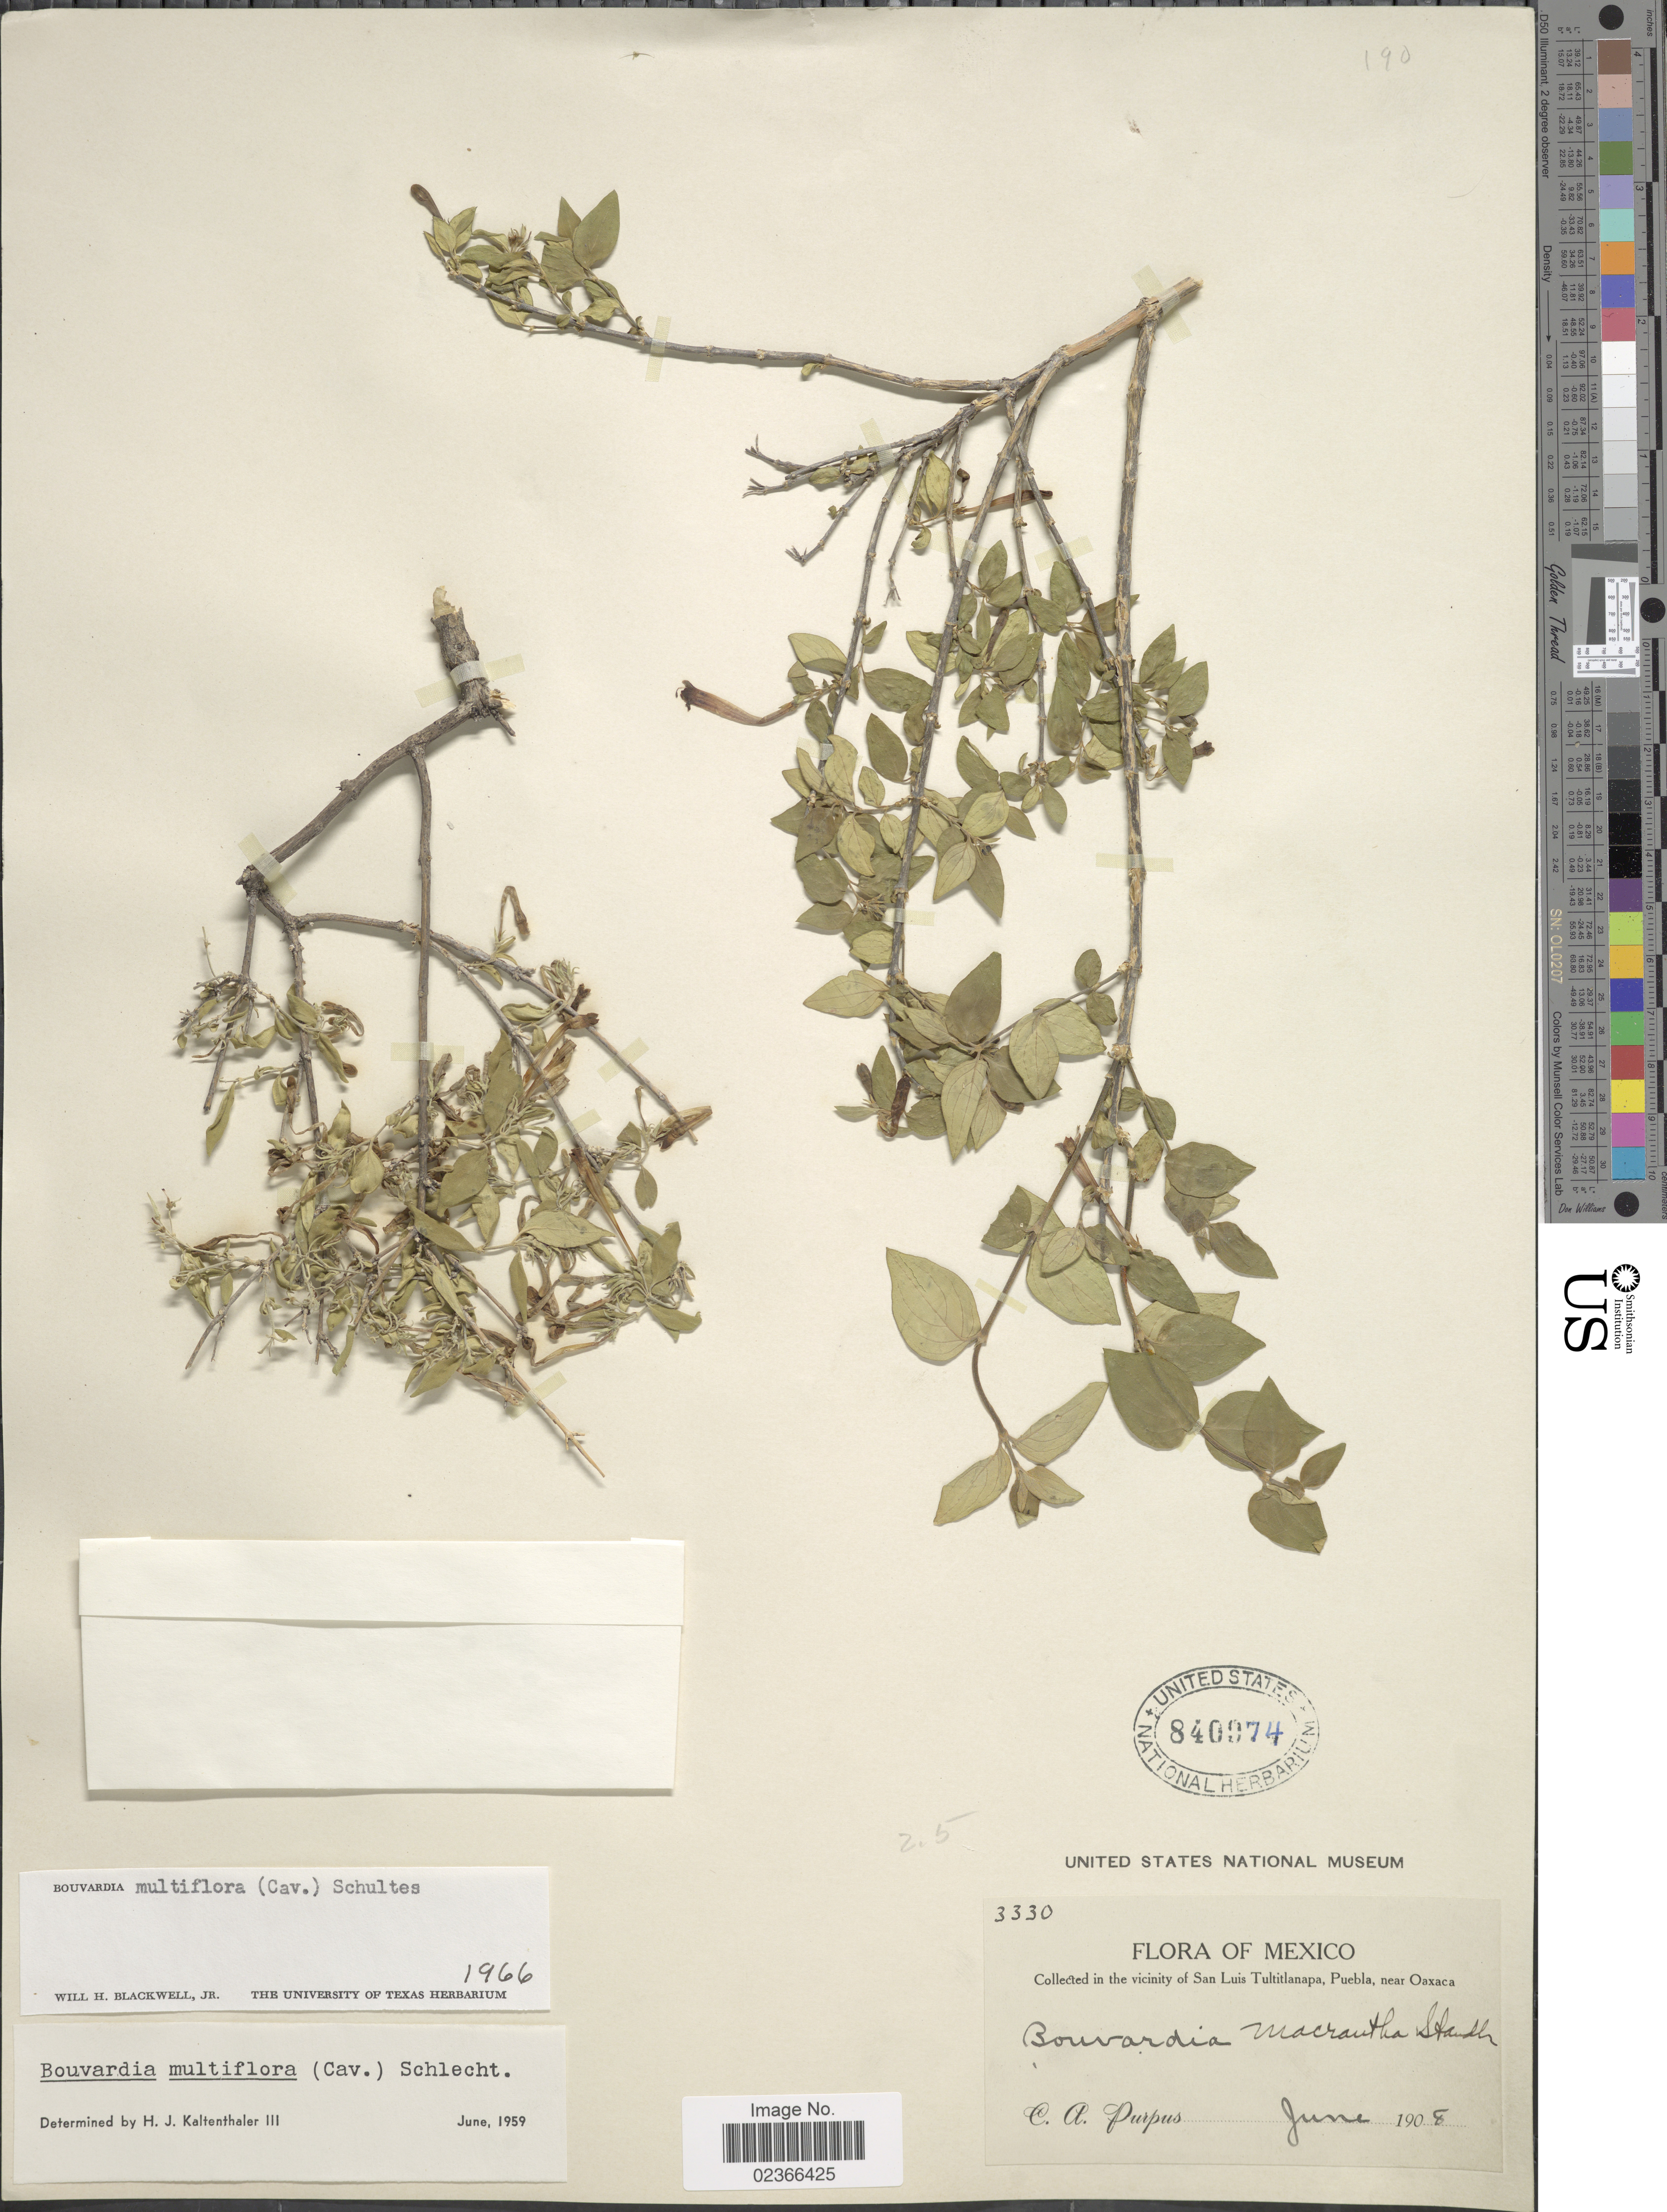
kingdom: Plantae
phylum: Tracheophyta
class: Magnoliopsida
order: Gentianales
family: Rubiaceae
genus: Bouvardia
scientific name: Bouvardia multiflora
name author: (Cav.) Schult.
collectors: C. A. Purpus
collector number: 3330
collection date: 1908-06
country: Mexico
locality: In the vicinity of San Luis Tultitlanapa, Puebla, near Oaxaca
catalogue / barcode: US 840974